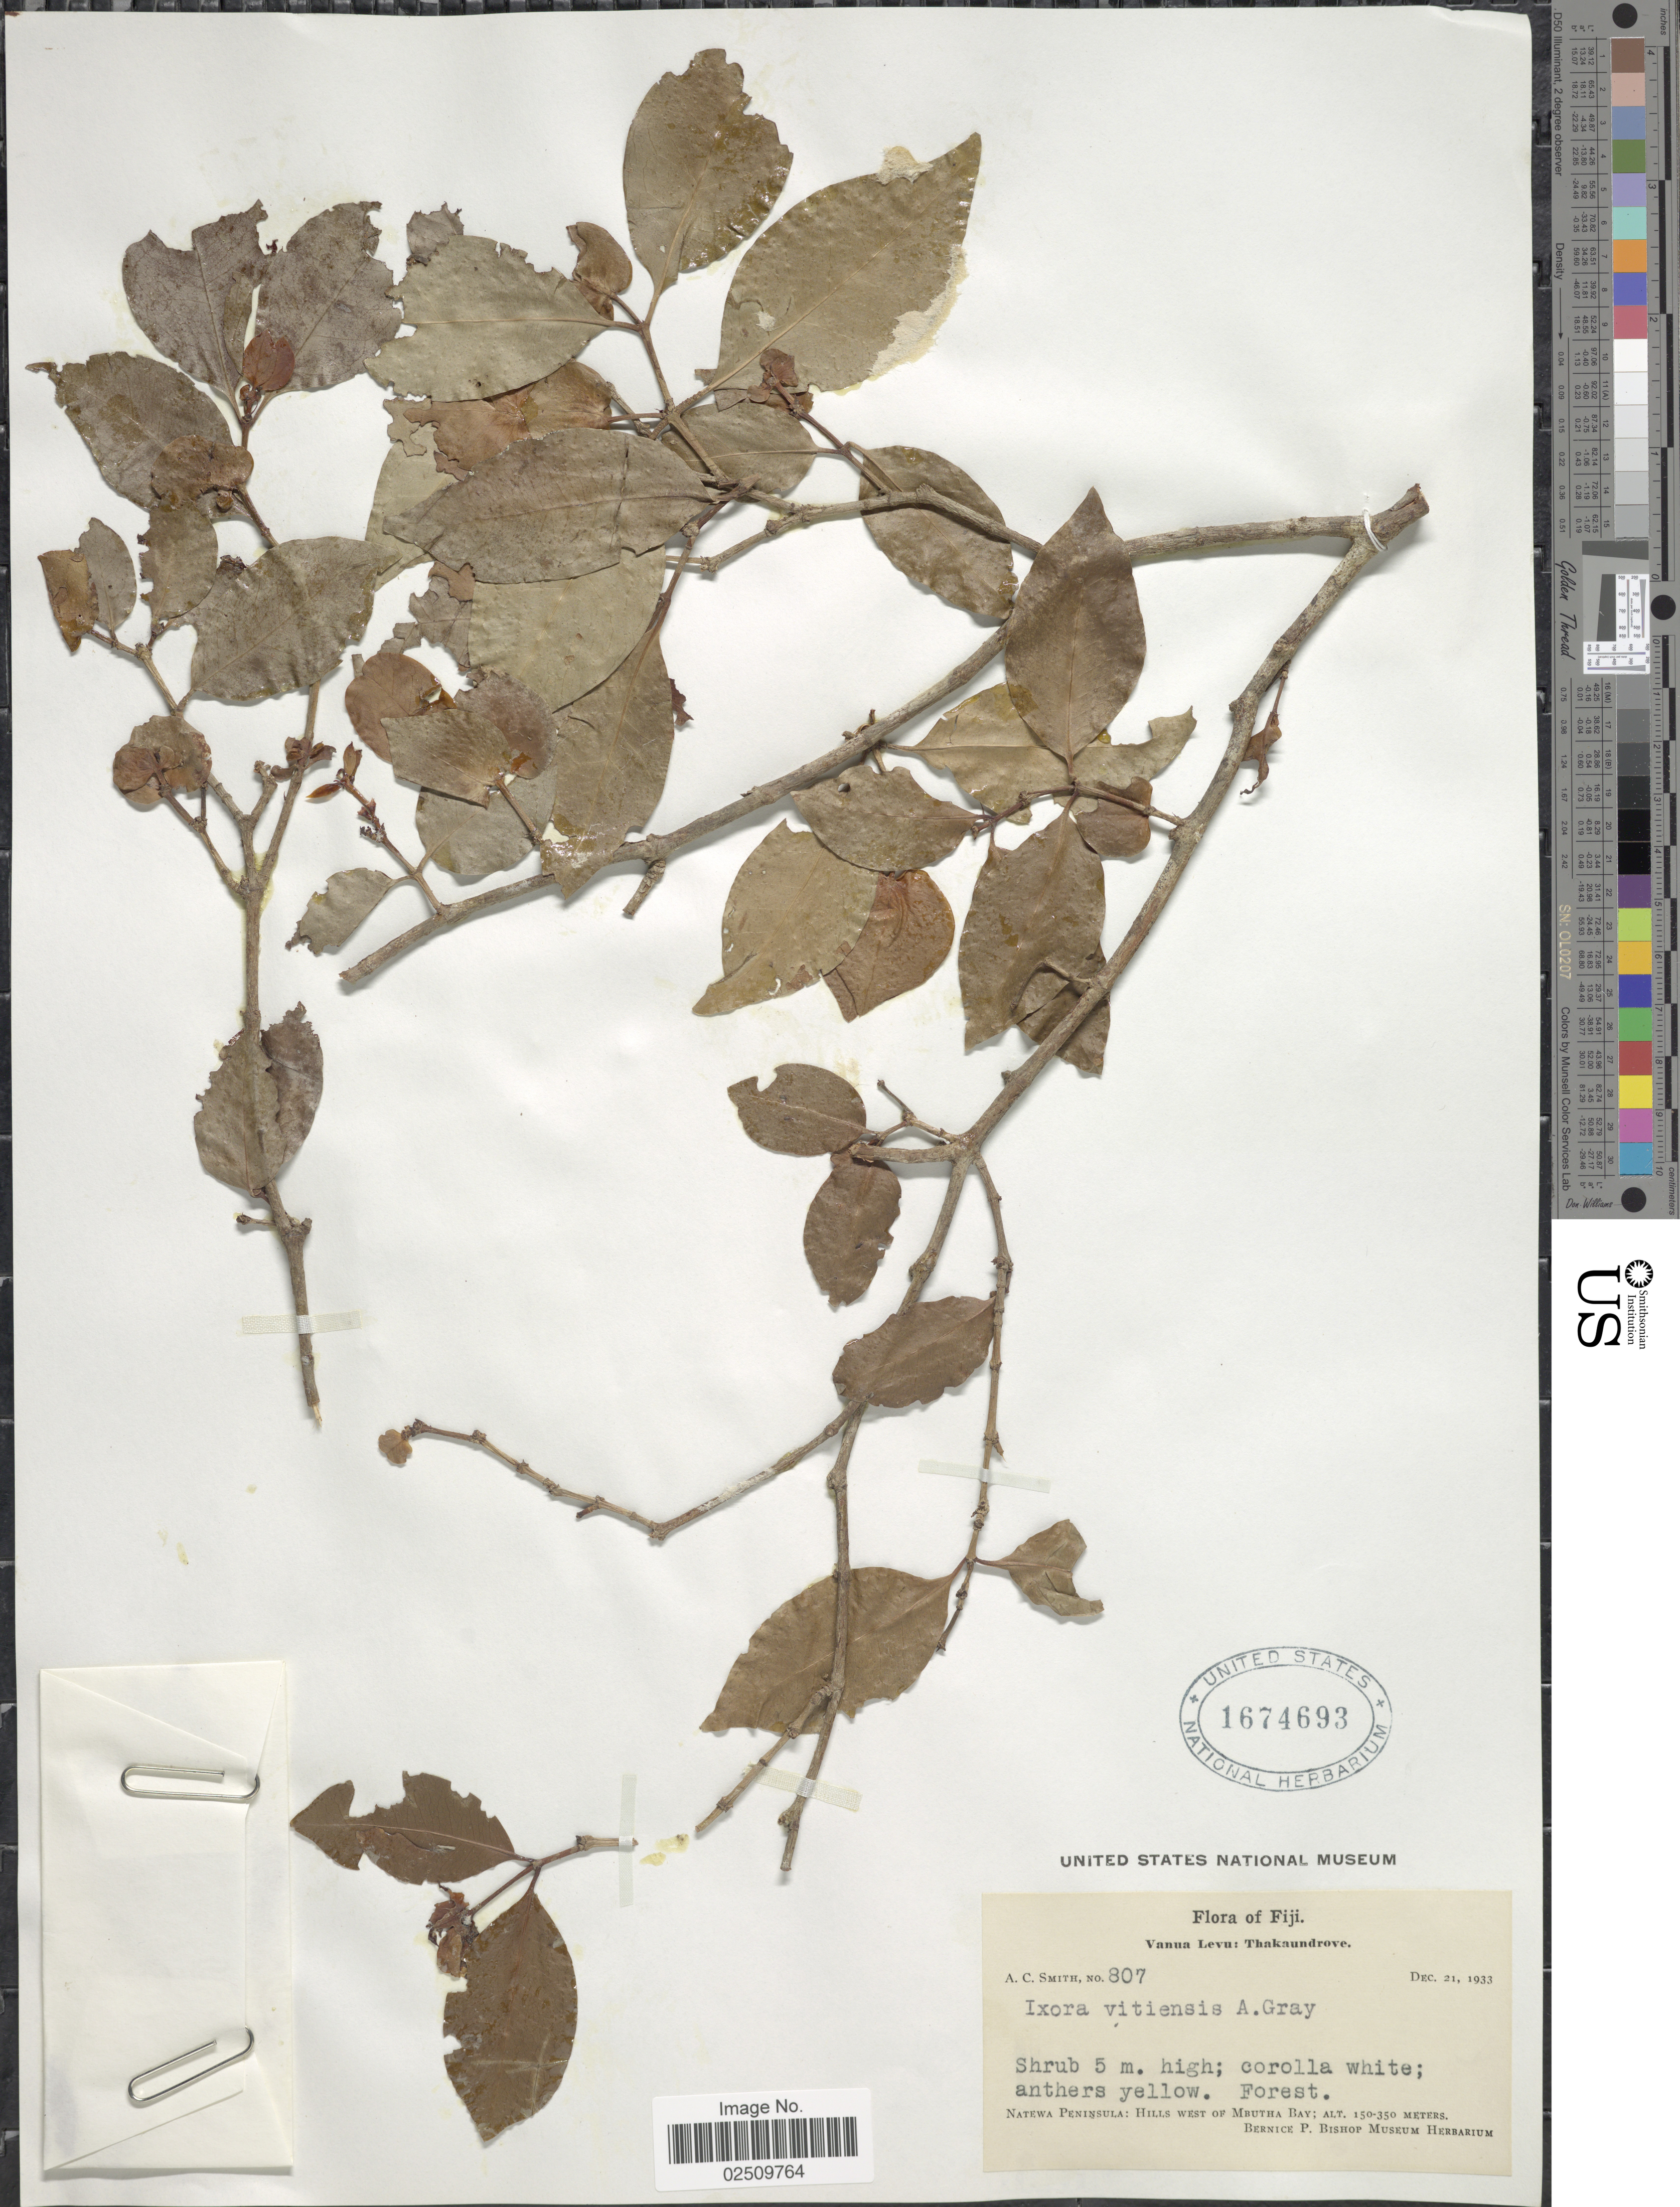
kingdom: Plantae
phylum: Tracheophyta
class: Magnoliopsida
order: Gentianales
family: Rubiaceae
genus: Ixora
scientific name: Ixora vitiensis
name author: A. Gray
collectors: A. C. Smith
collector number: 807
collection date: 1933-12-21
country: Fiji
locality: Vanua Levu: Thakaundrove. Natewa Peninsula: Hills west of Mbutha Bay.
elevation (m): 150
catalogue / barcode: US 1674693